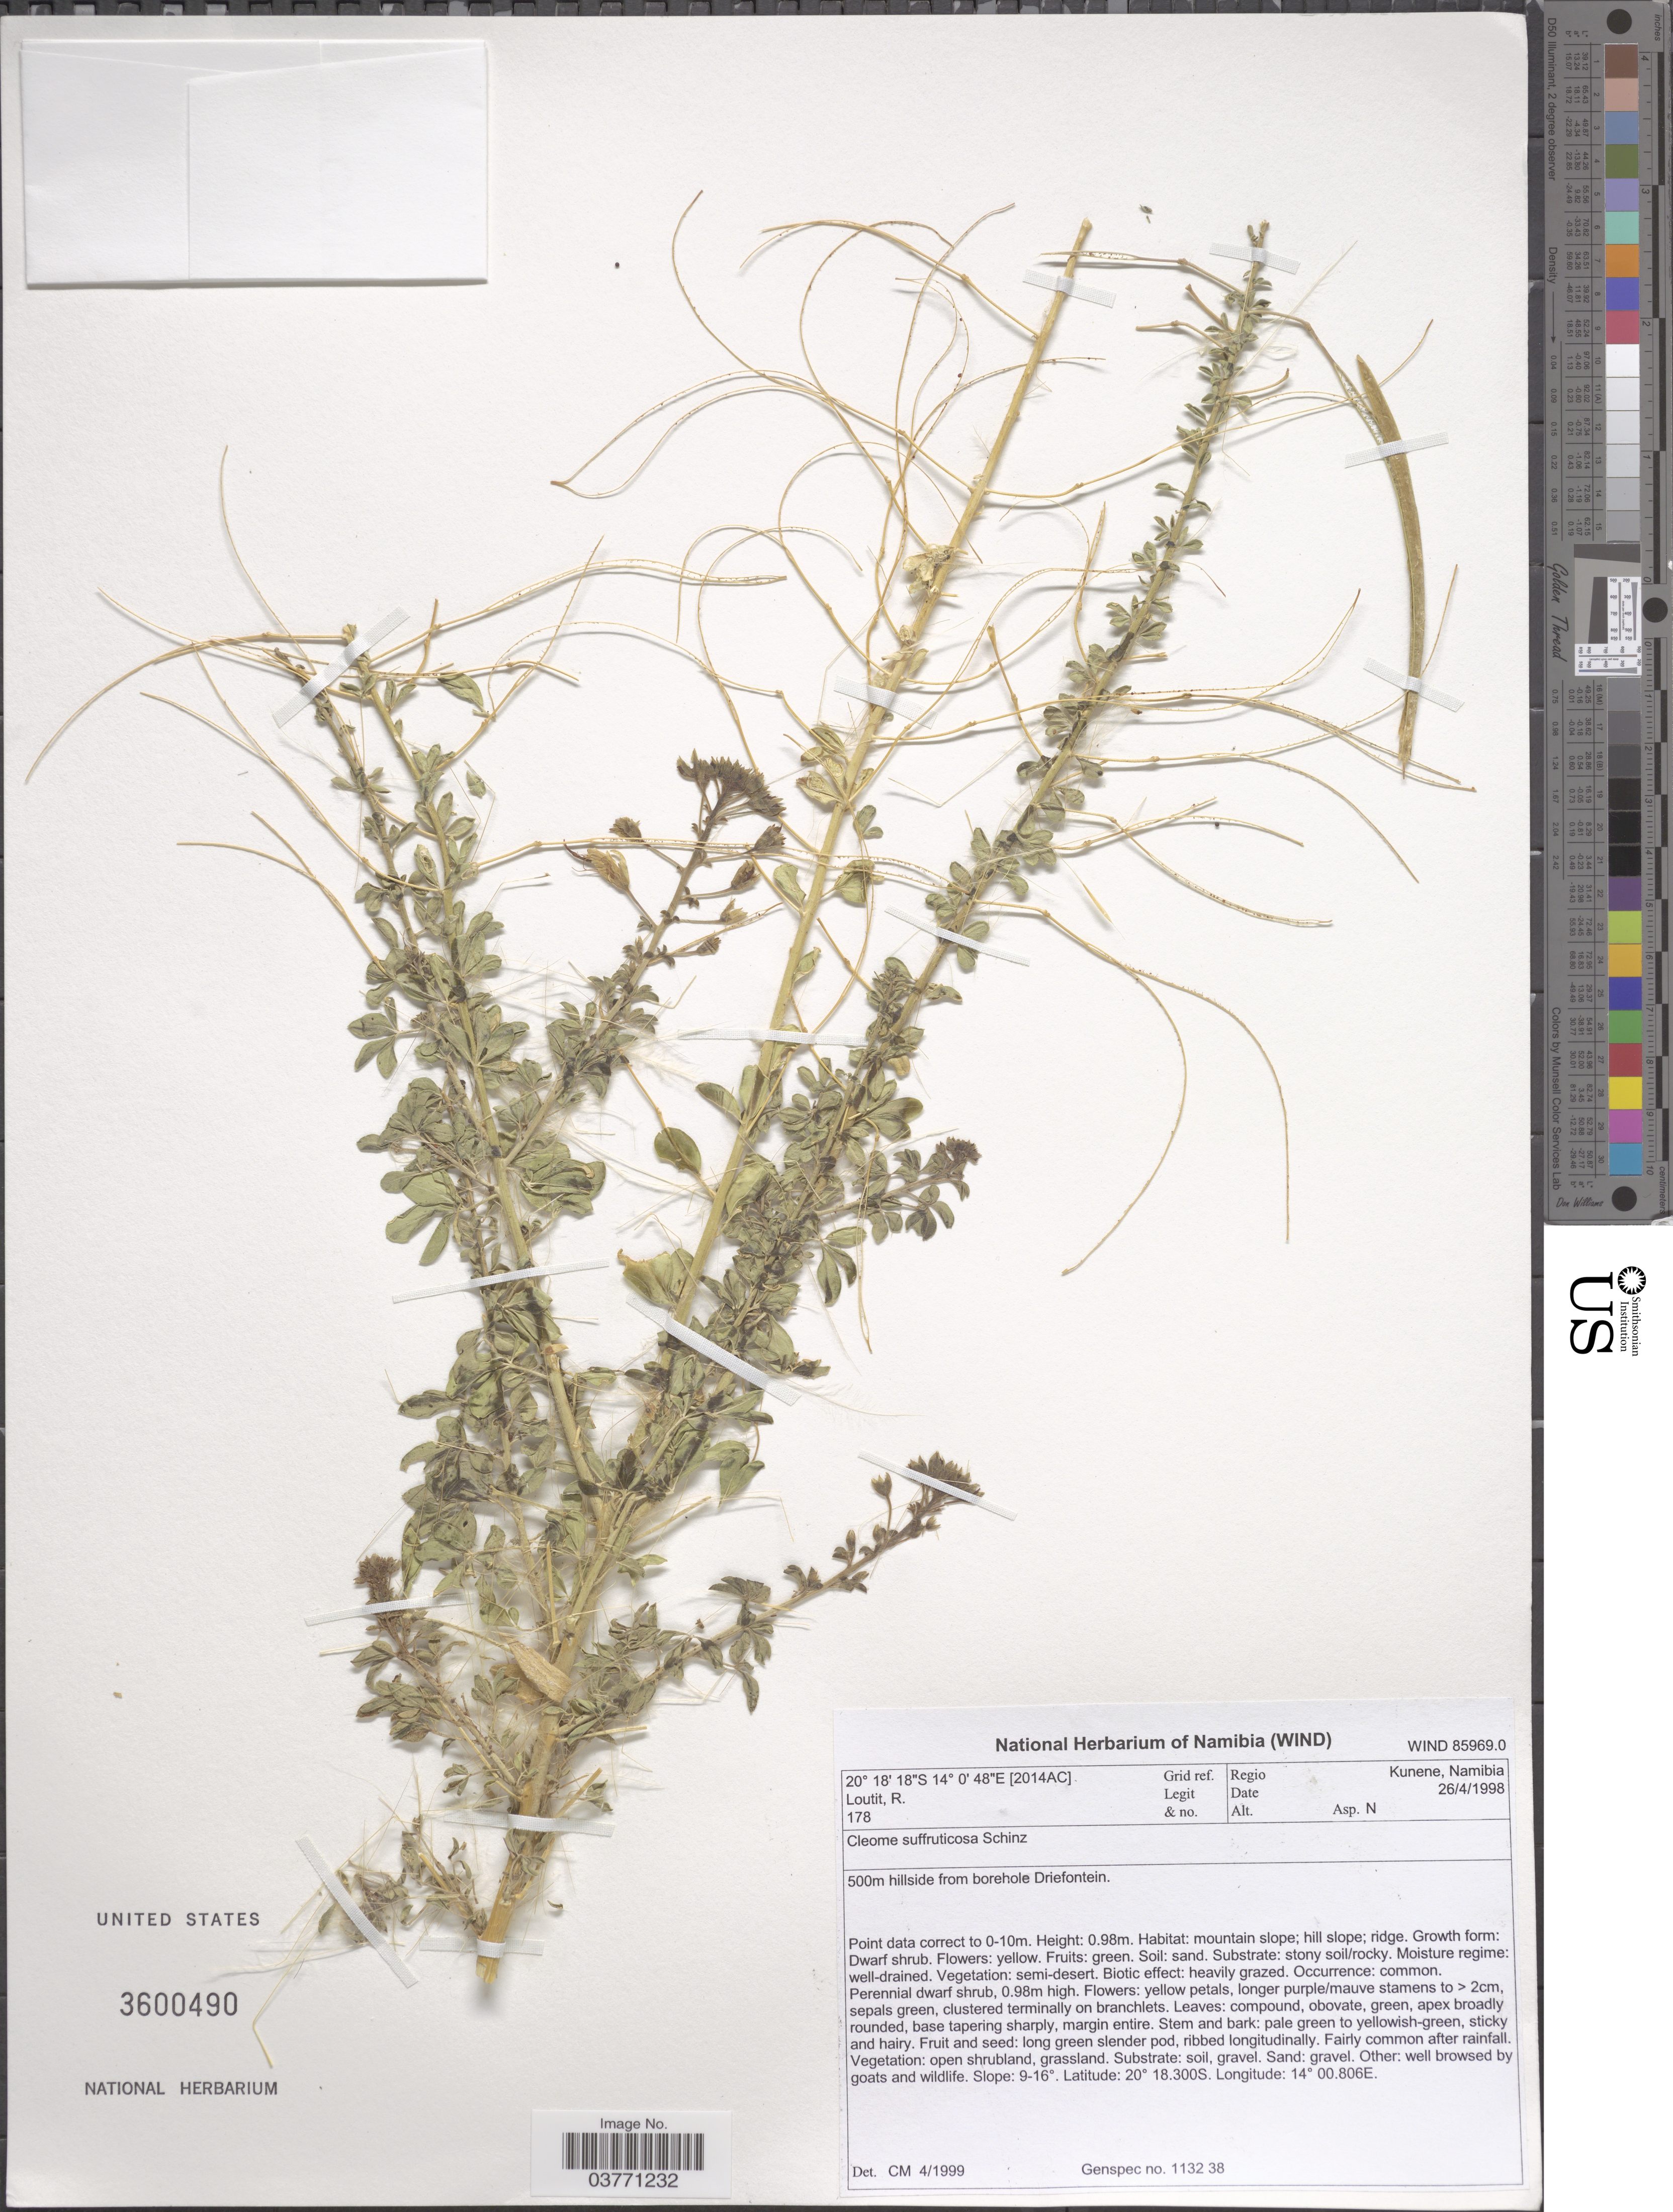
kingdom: Plantae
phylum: Tracheophyta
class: Magnoliopsida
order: Brassicales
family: Cleomaceae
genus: Kersia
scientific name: Kersia suffruticosa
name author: (Schinz) Roalson & J.C. Hall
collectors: R. Loutit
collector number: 178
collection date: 1998-04-26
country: Namibia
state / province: Kunene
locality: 2014AC Grid ref. Regio Kunene. 500m hillside from borehole Driefontein.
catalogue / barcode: US 3600490